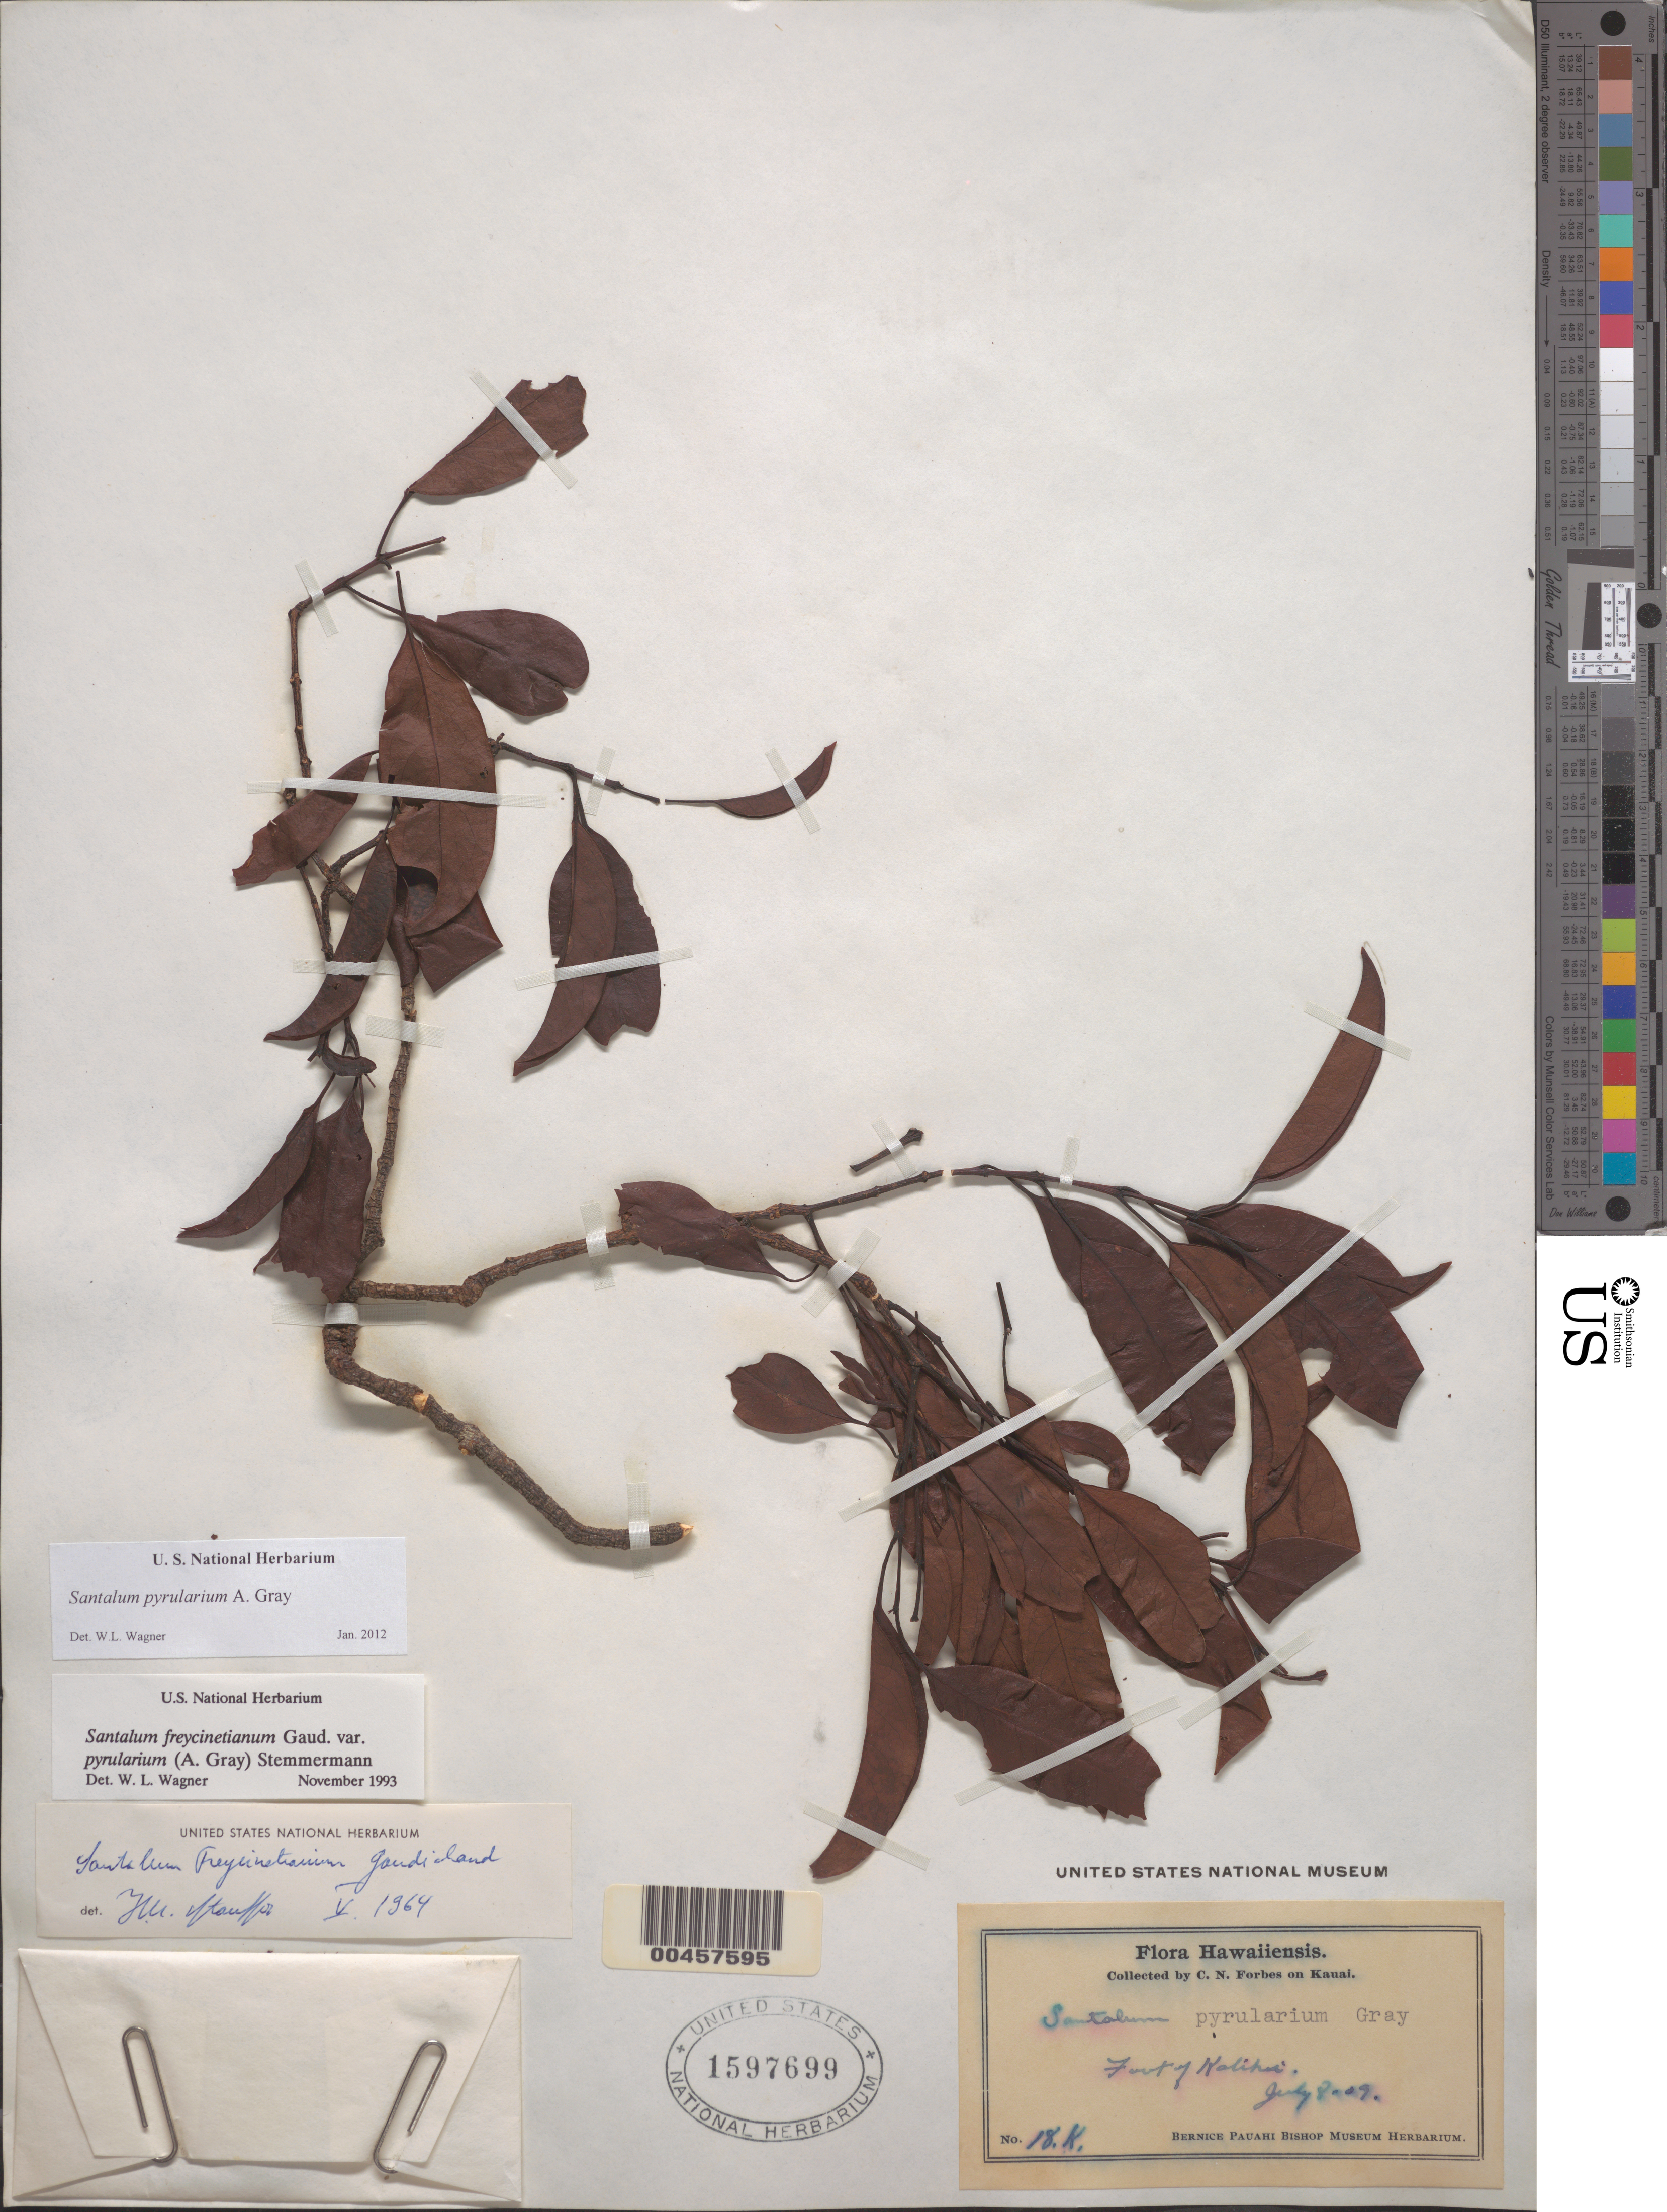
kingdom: Plantae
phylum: Tracheophyta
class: Magnoliopsida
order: Santalales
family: Santalaceae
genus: Santalum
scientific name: Santalum pyrularium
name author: A. Gray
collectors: C. N. Forbes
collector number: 18.K.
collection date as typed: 1 Jul 1909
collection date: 1909-07-01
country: United States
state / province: Hawaii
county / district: Kauai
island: Kaua'i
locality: Foot of Kalihui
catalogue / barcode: US 1597699